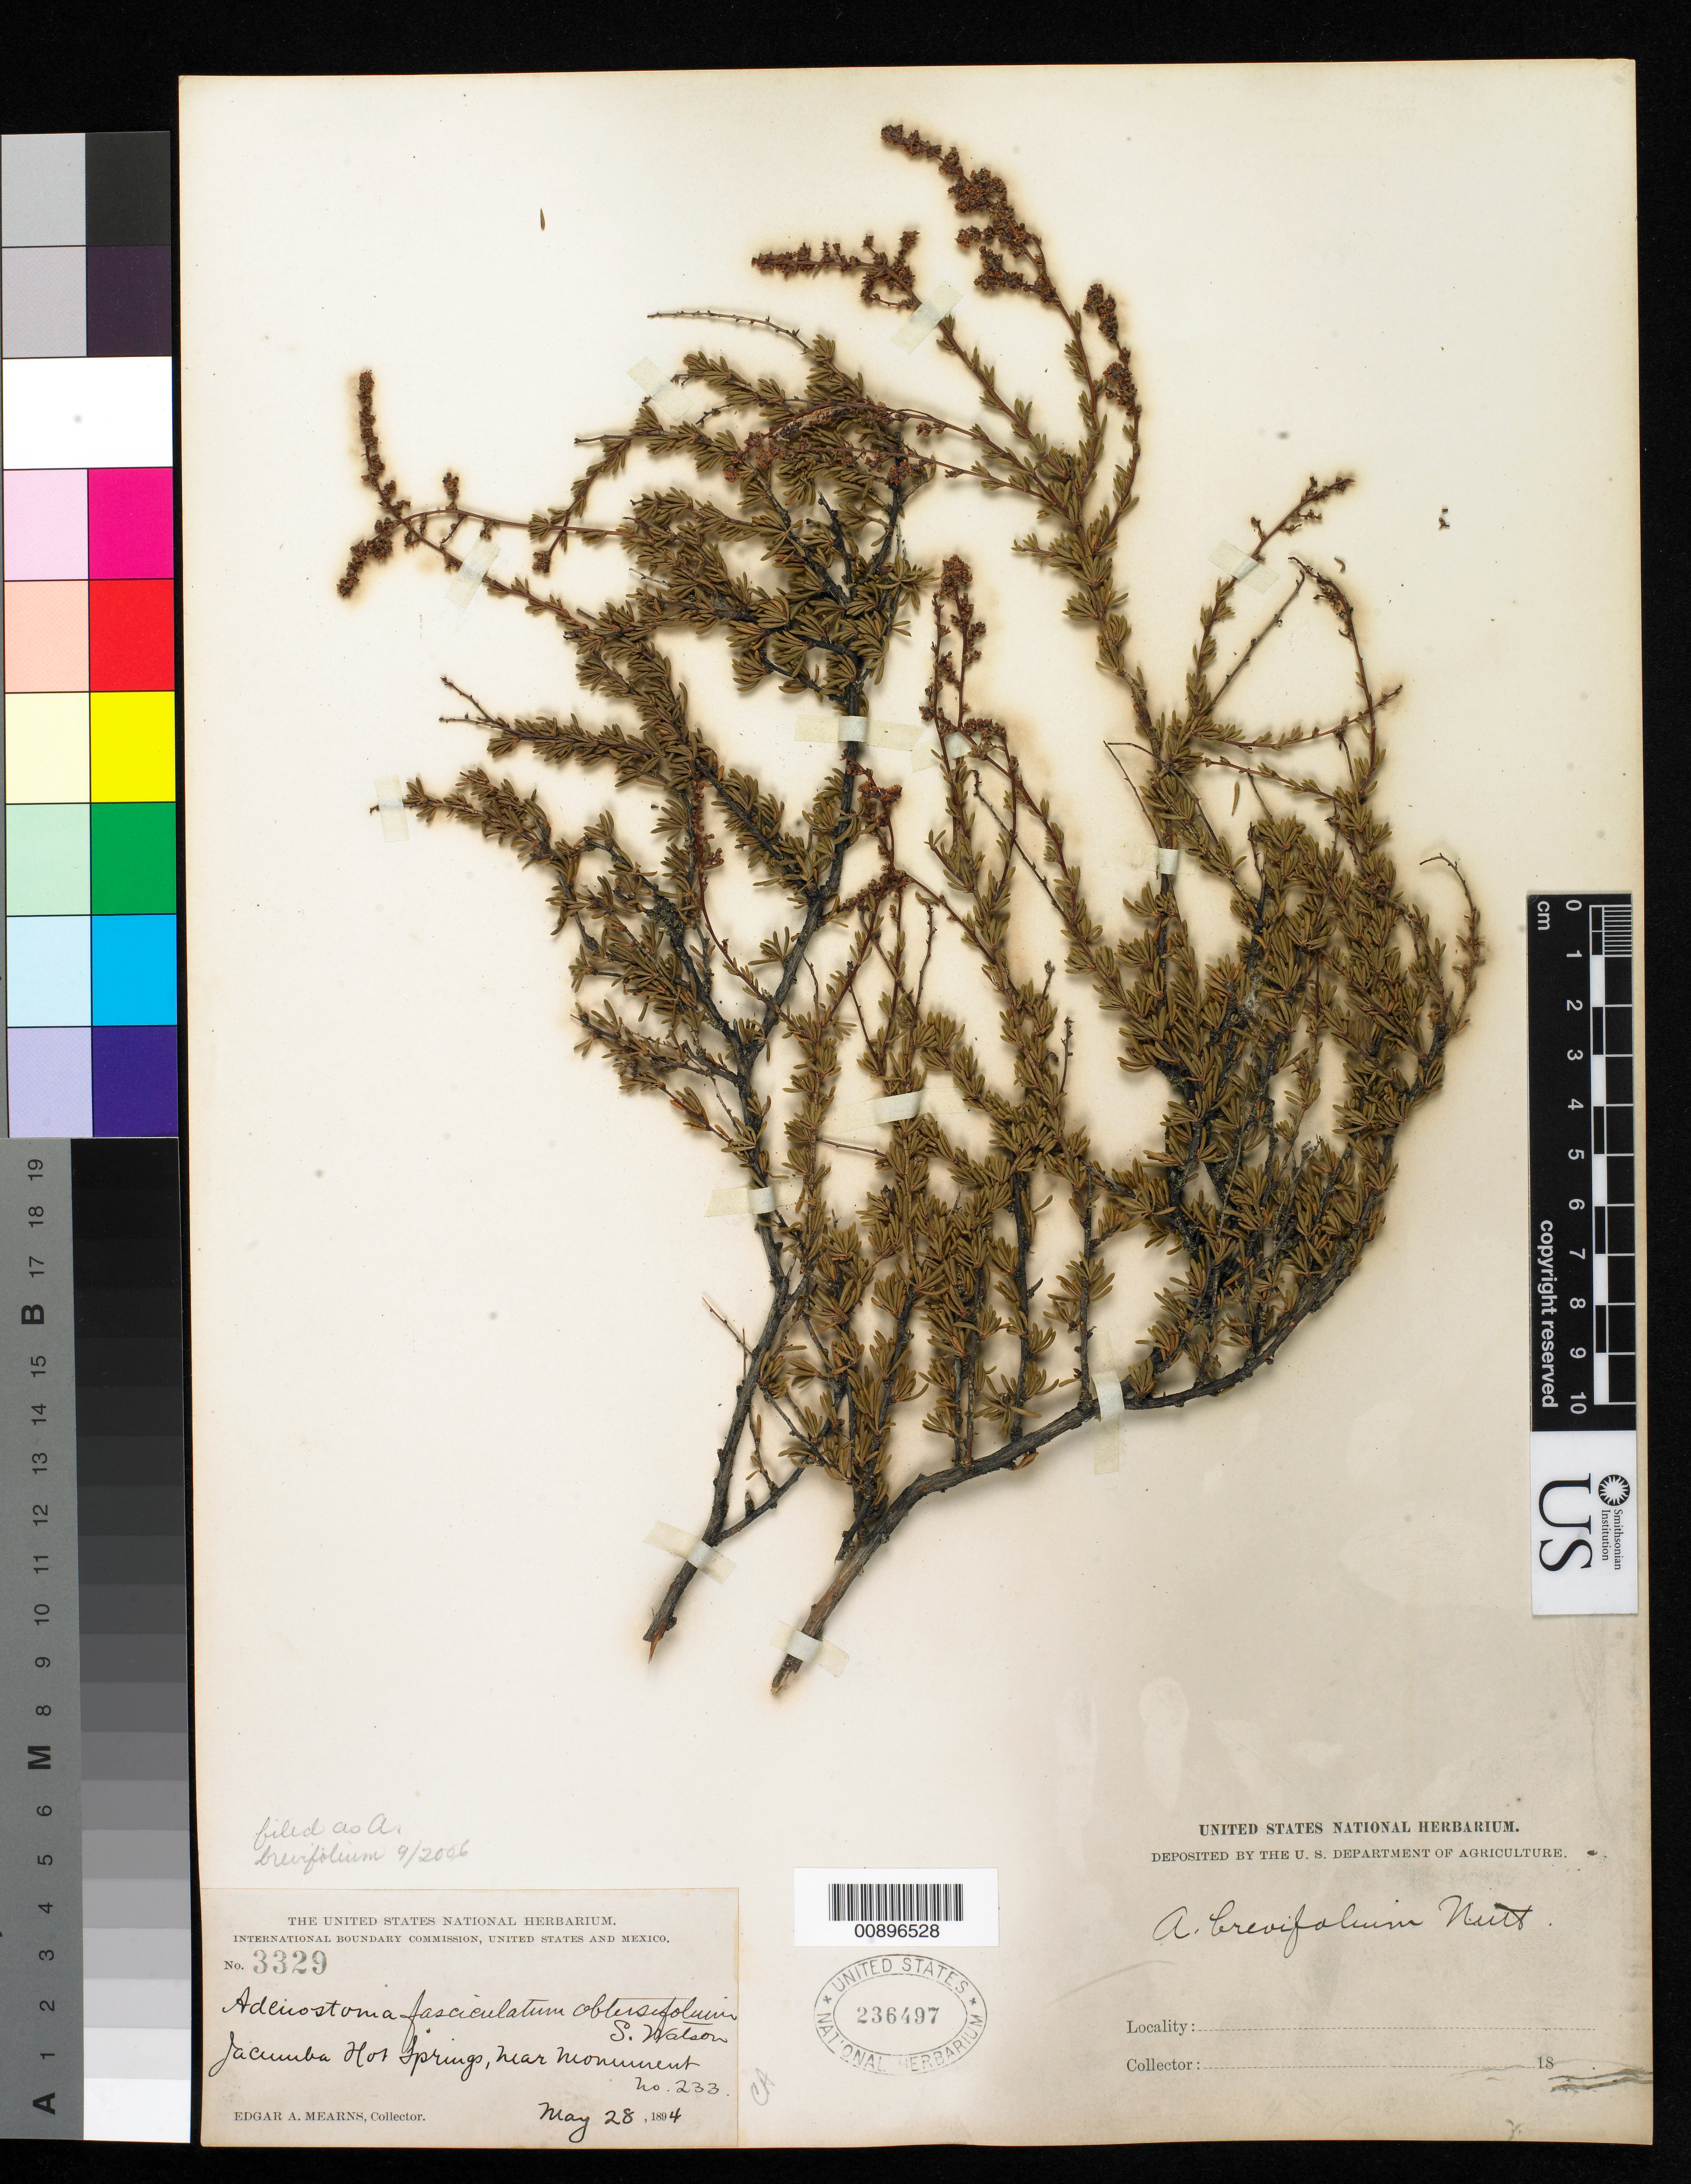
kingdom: Plantae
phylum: Tracheophyta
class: Magnoliopsida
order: Rosales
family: Rosaceae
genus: Adenostoma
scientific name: Adenostoma brevifolium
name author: Nutt. ex Rydb.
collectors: E. A. Mearns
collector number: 3329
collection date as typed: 28 May 1894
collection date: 1894-05-28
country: United States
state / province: California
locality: Jacumba Hot Springs, near Monument 233.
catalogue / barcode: US 236497